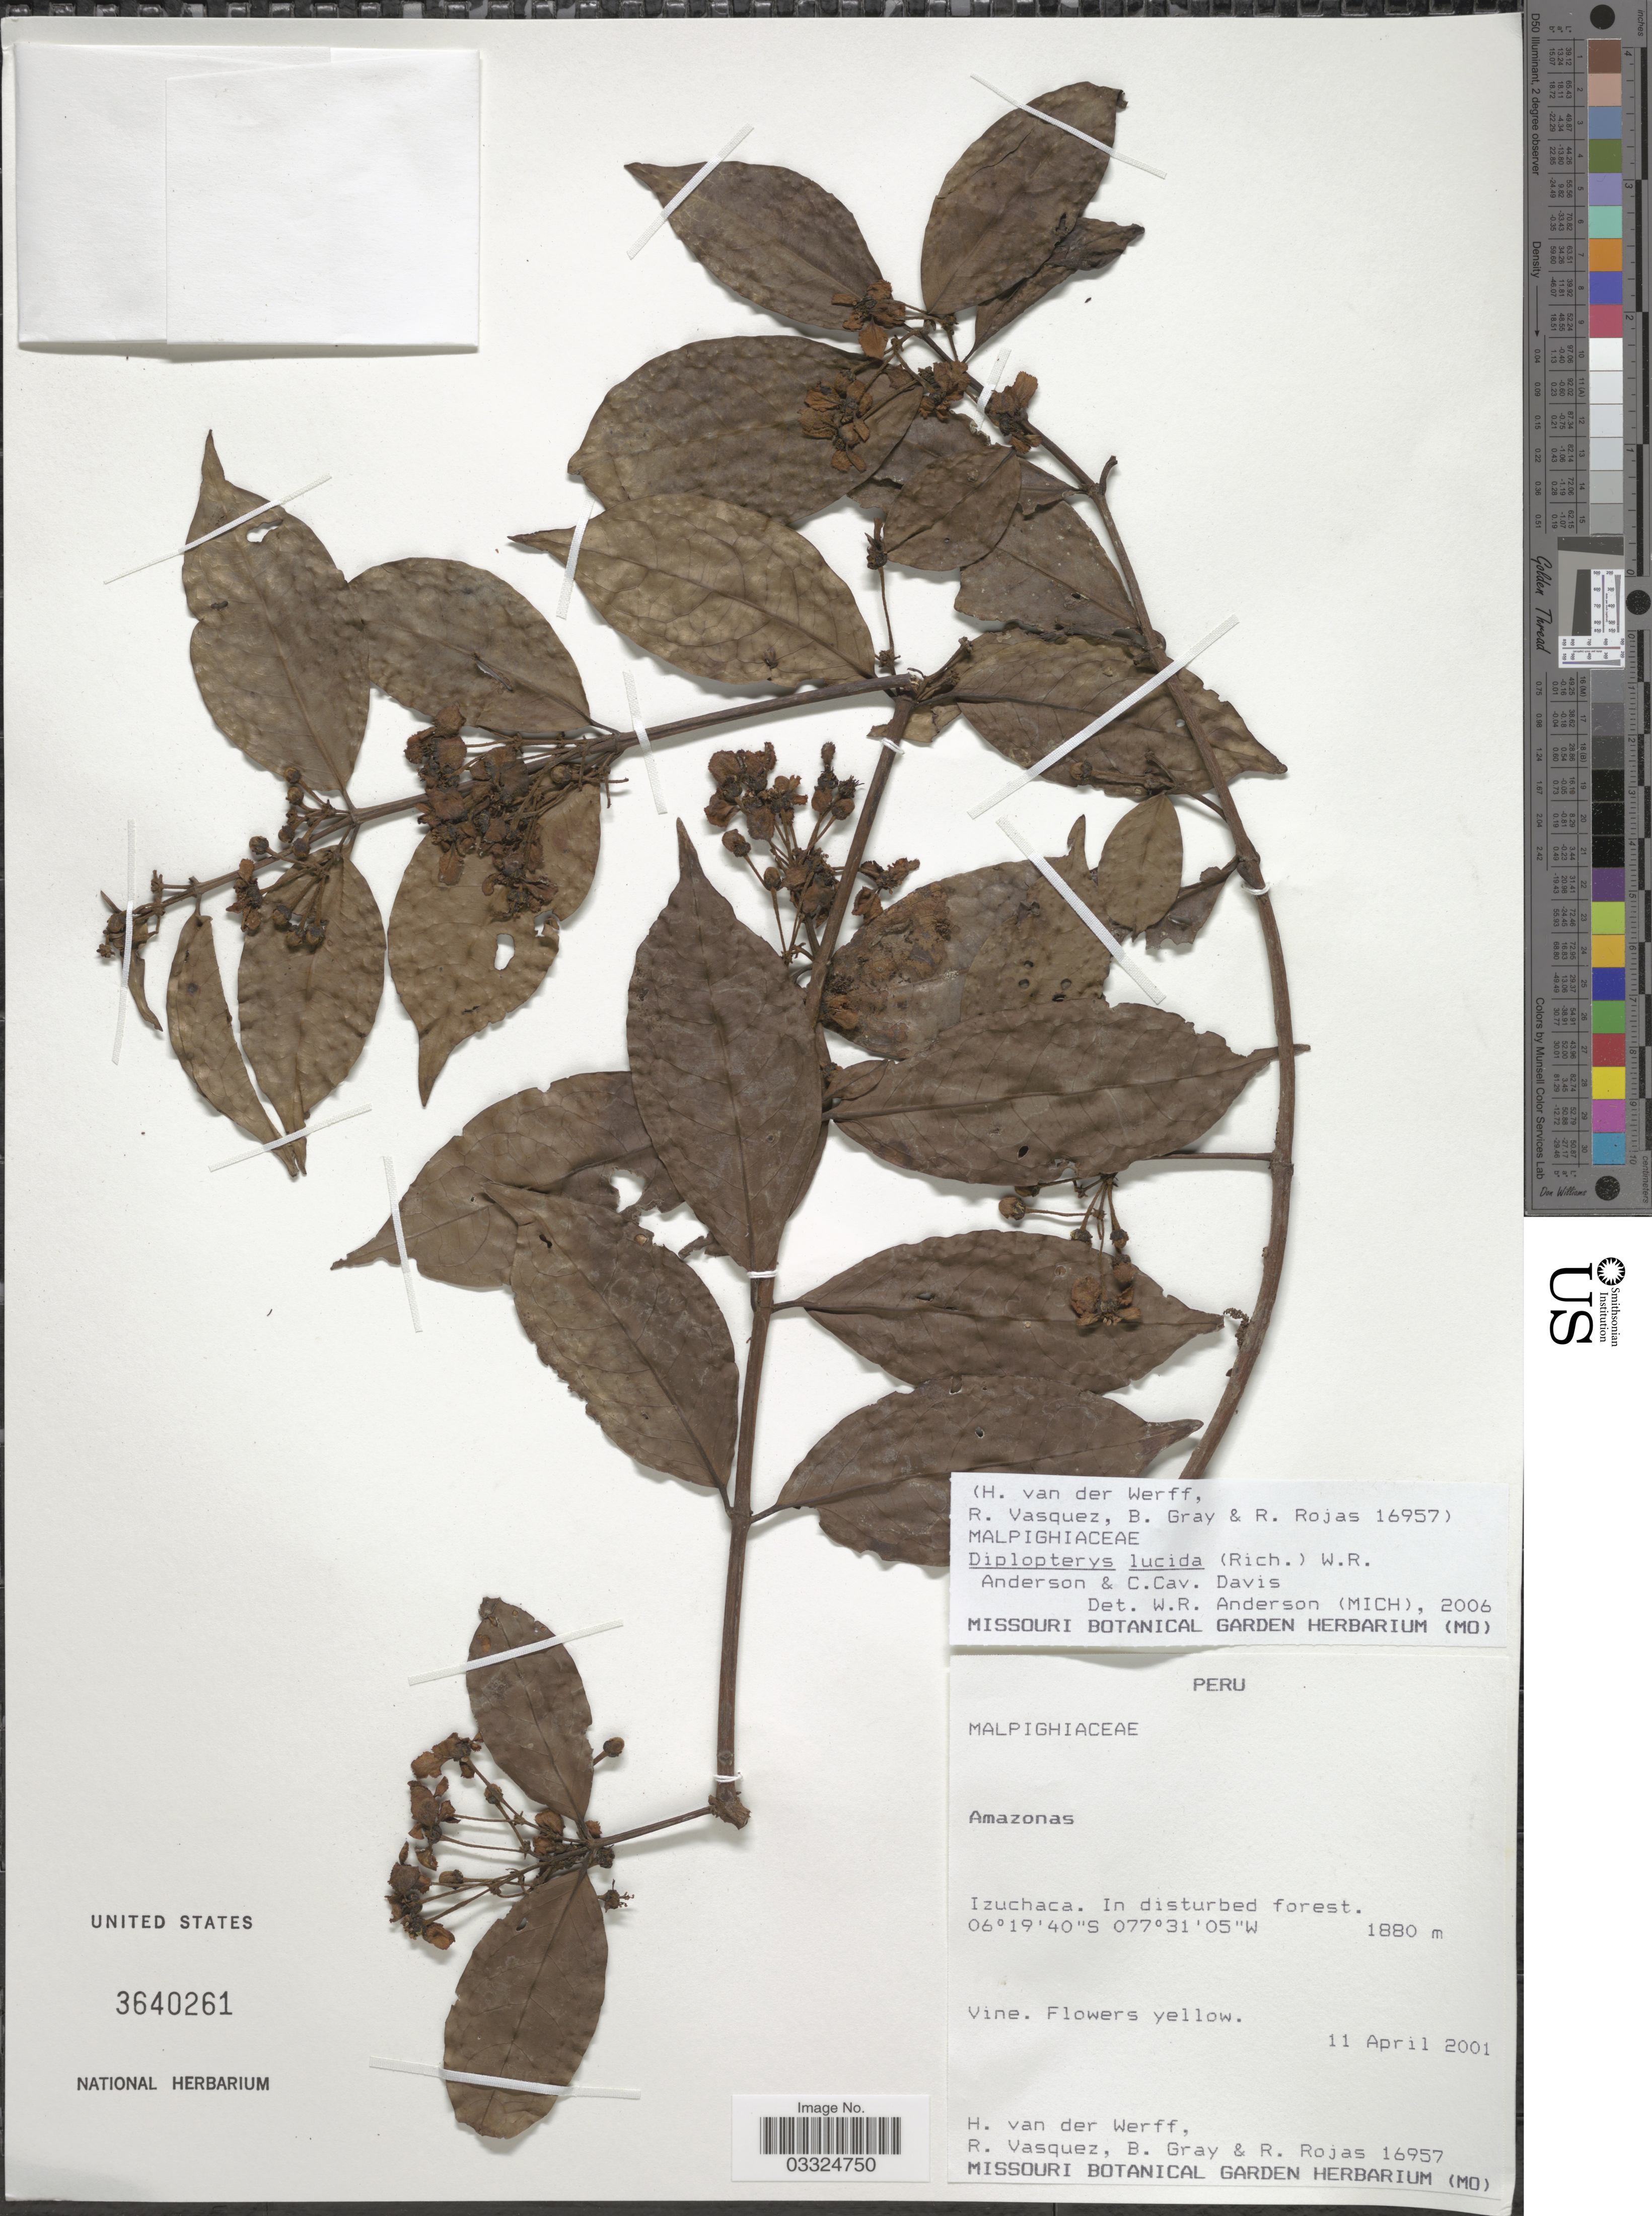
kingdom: Plantae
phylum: Tracheophyta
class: Magnoliopsida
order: Malpighiales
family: Malpighiaceae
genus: Diplopterys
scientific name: Diplopterys lucida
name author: (Nied.) W.R. Anderson & C. Davis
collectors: H. van der Werff, R. Vasquez, B. Gray & R. Rojas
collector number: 16957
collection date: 2001-04-11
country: Peru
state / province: Amazonas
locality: Izuchaca.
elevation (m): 1880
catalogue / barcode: US 3640261